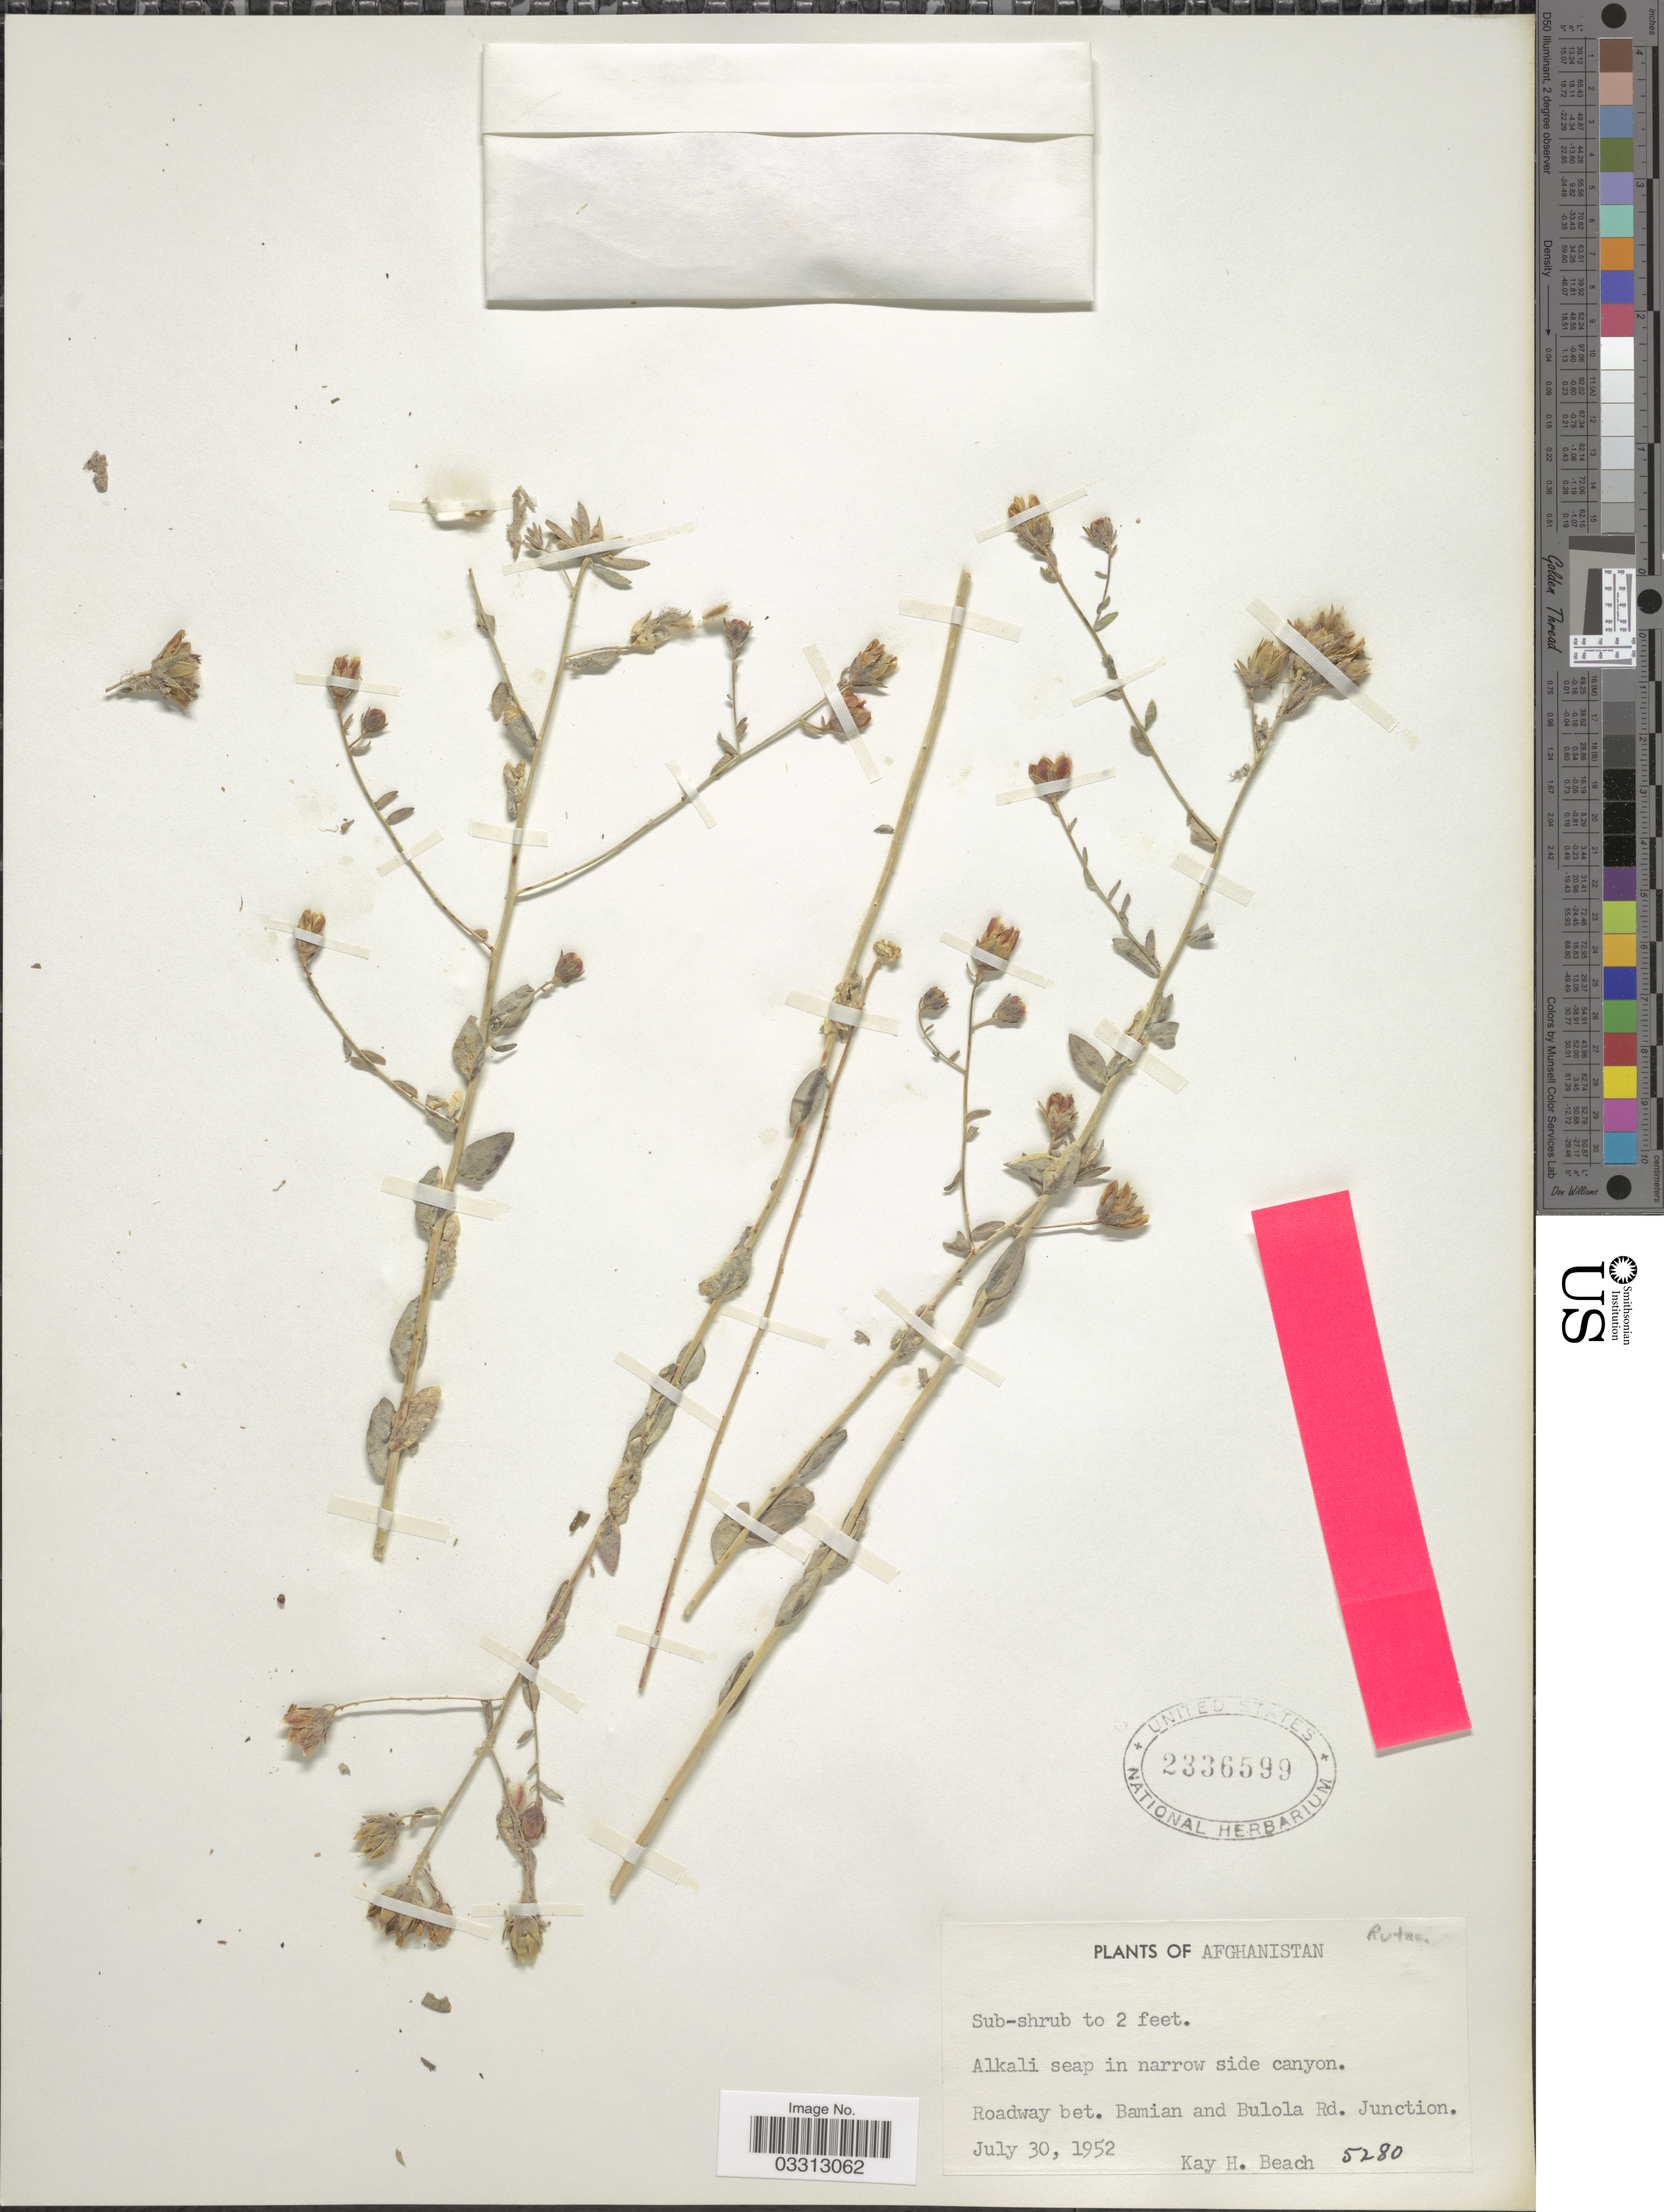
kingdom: Plantae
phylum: Tracheophyta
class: Magnoliopsida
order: Sapindales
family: Rutaceae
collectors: K. H. Beach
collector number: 5280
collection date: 1952-07-30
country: Afghanistan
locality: Roadway bet. Bamian and Bulola Rd. Junction.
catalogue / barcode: US 2336599